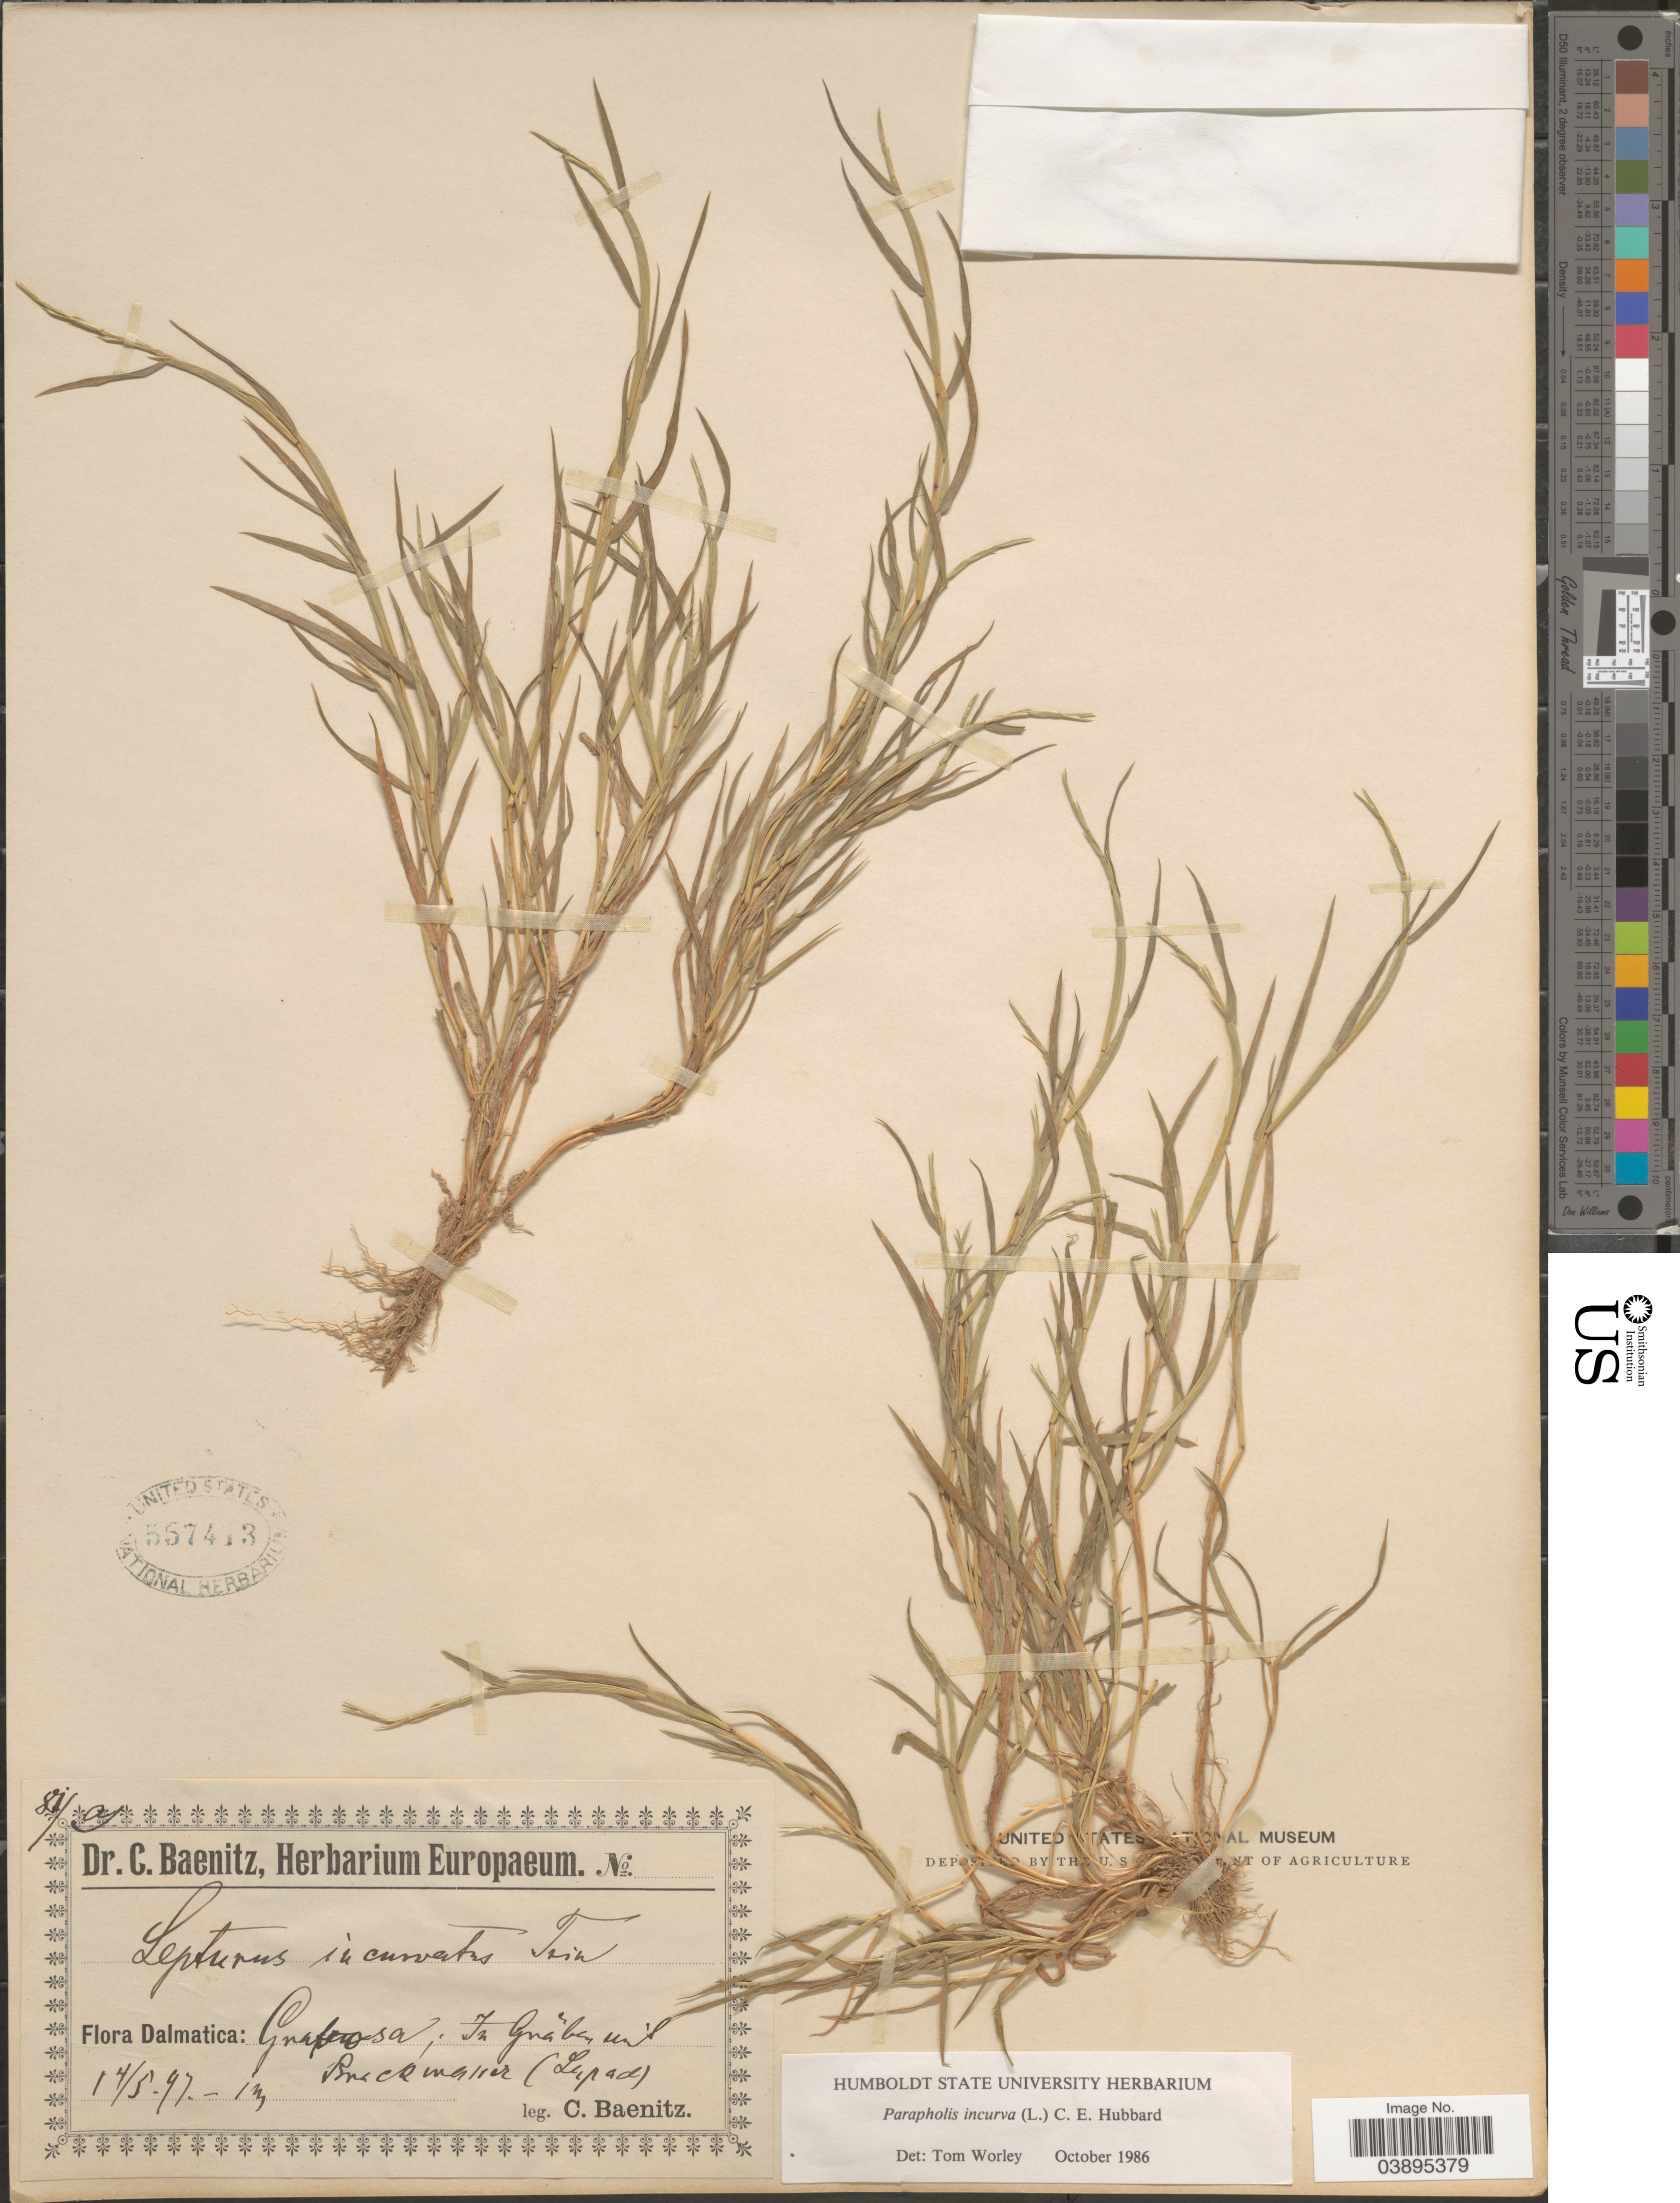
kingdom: Plantae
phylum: Tracheophyta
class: Liliopsida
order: Poales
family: Poaceae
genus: Parapholis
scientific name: Parapholis incurva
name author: (L.) C.E. Hubb.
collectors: C. G. Baenitz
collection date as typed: Transcribed d/m/y: 14/5/97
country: Croatia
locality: Dalmatica: Gravosa; In Grãben und [illegible text] (Lapad[illegible text].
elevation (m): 1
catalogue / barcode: US 557413